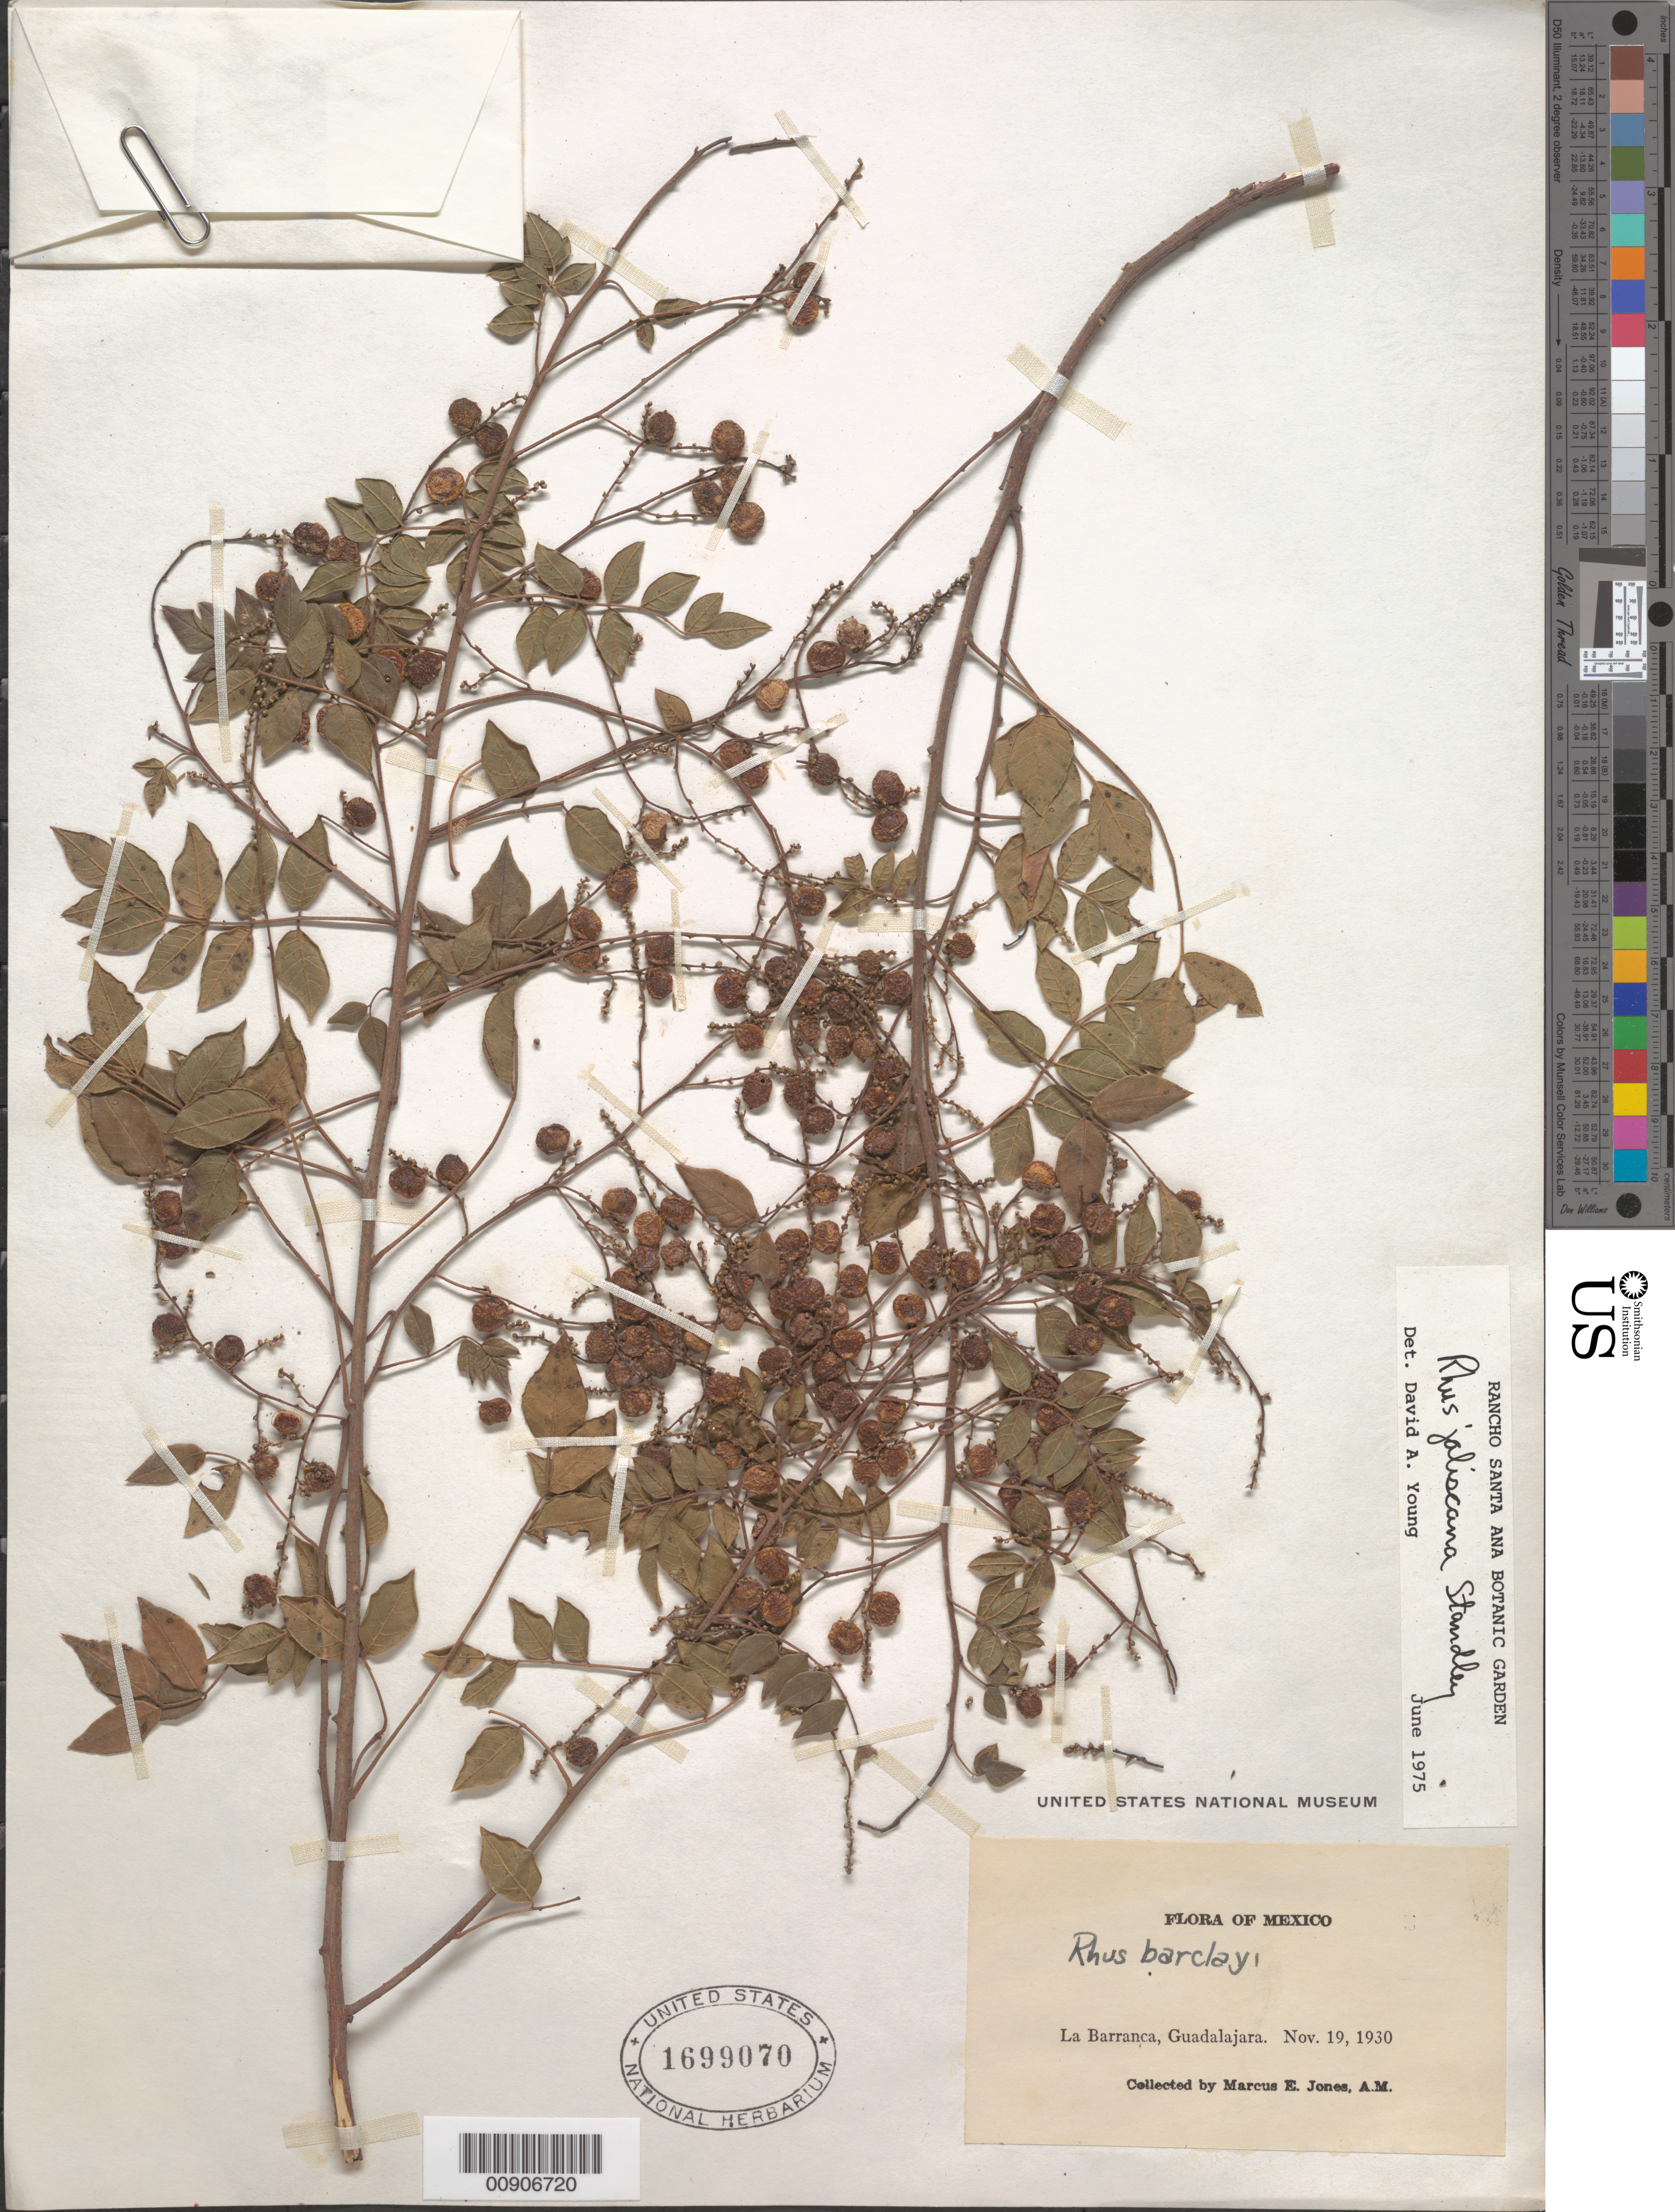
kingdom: Plantae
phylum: Tracheophyta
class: Magnoliopsida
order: Sapindales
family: Anacardiaceae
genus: Rhus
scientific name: Rhus jaliscana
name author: Standl.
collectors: M. E. Jones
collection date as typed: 19 Nov 1930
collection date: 1930-11-19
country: Mexico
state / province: Jalisco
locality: La Barranca, Guadalajara, Jalisco.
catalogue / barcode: US 1699070